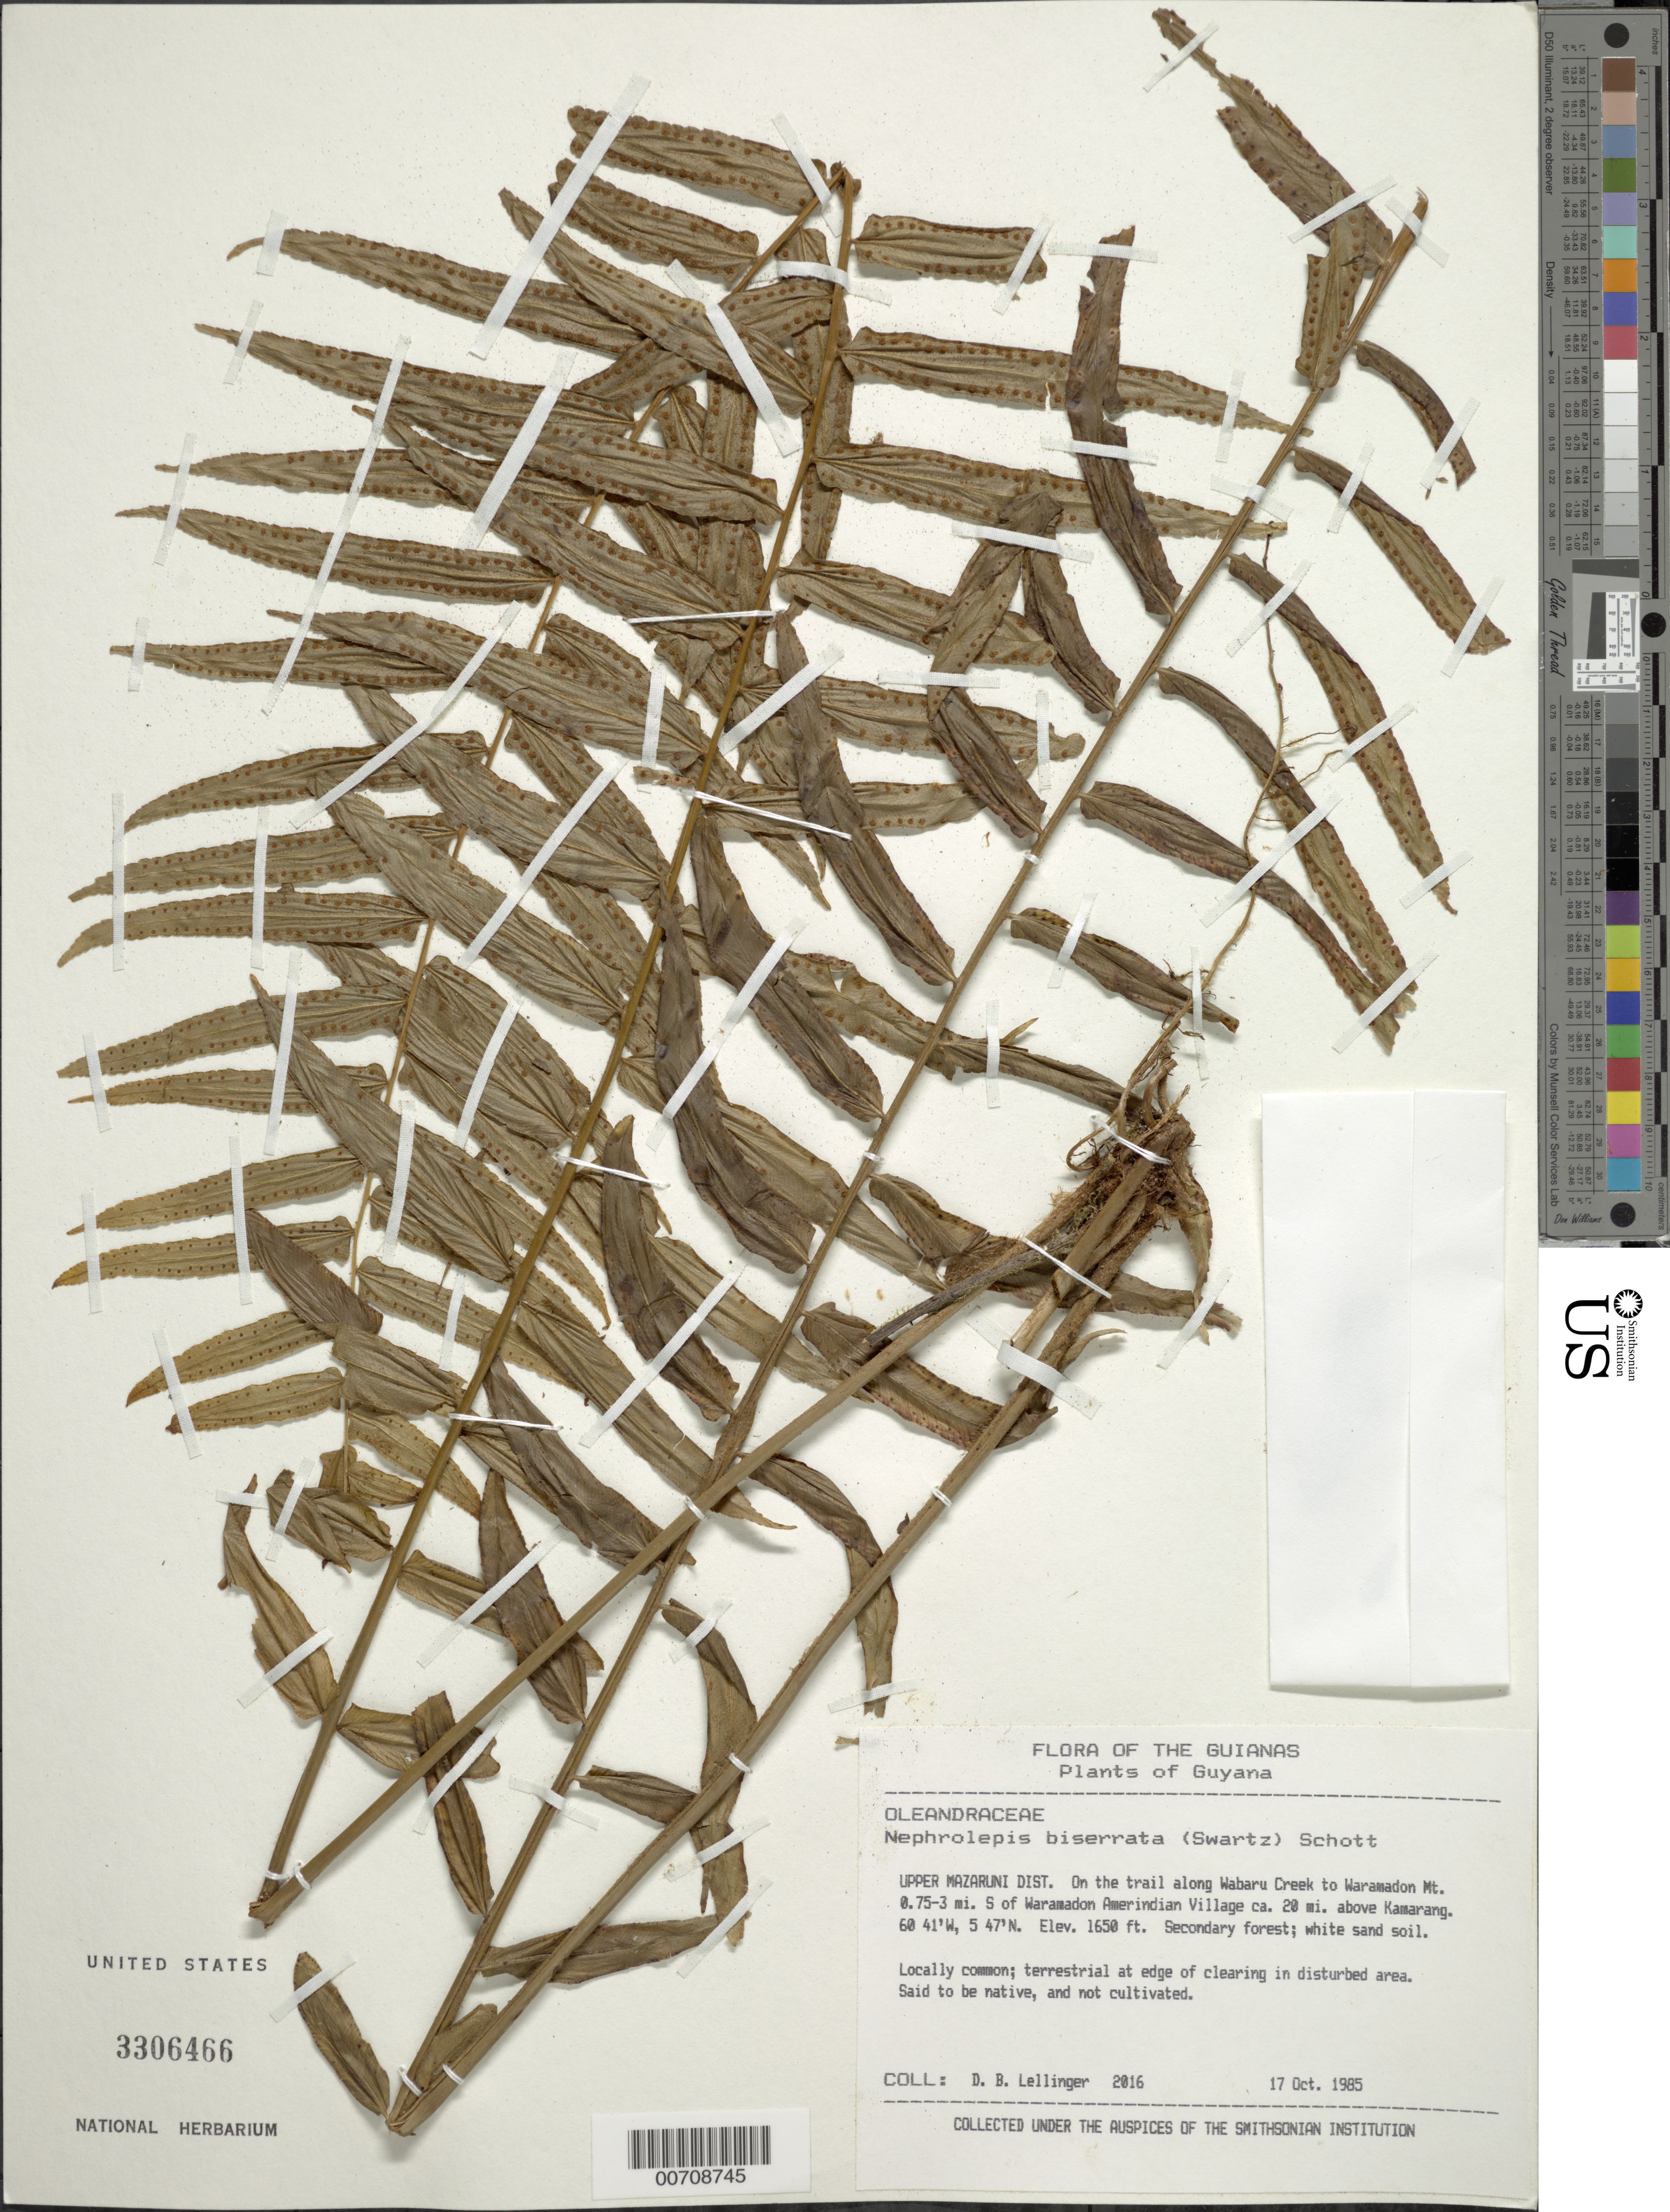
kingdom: Plantae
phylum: Tracheophyta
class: Polypodiopsida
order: Polypodiales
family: Nephrolepidaceae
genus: Nephrolepis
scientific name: Nephrolepis biserrata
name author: (Sw.) Schott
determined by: Lellinger, David B., (BOT), Smithsonian Institution - National Museum of Natural History (UNITED STATES)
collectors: D. B. Lellinger & H. Robinson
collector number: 2016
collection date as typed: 17 October 1985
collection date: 1985-10-17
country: Guyana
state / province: Cuyuni-Mazaruni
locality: Trail along Wabaru Creek to Waramadon Mt., ca. 32 km above Kamarang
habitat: Secondary forest, white sand soil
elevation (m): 495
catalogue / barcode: US 3306466